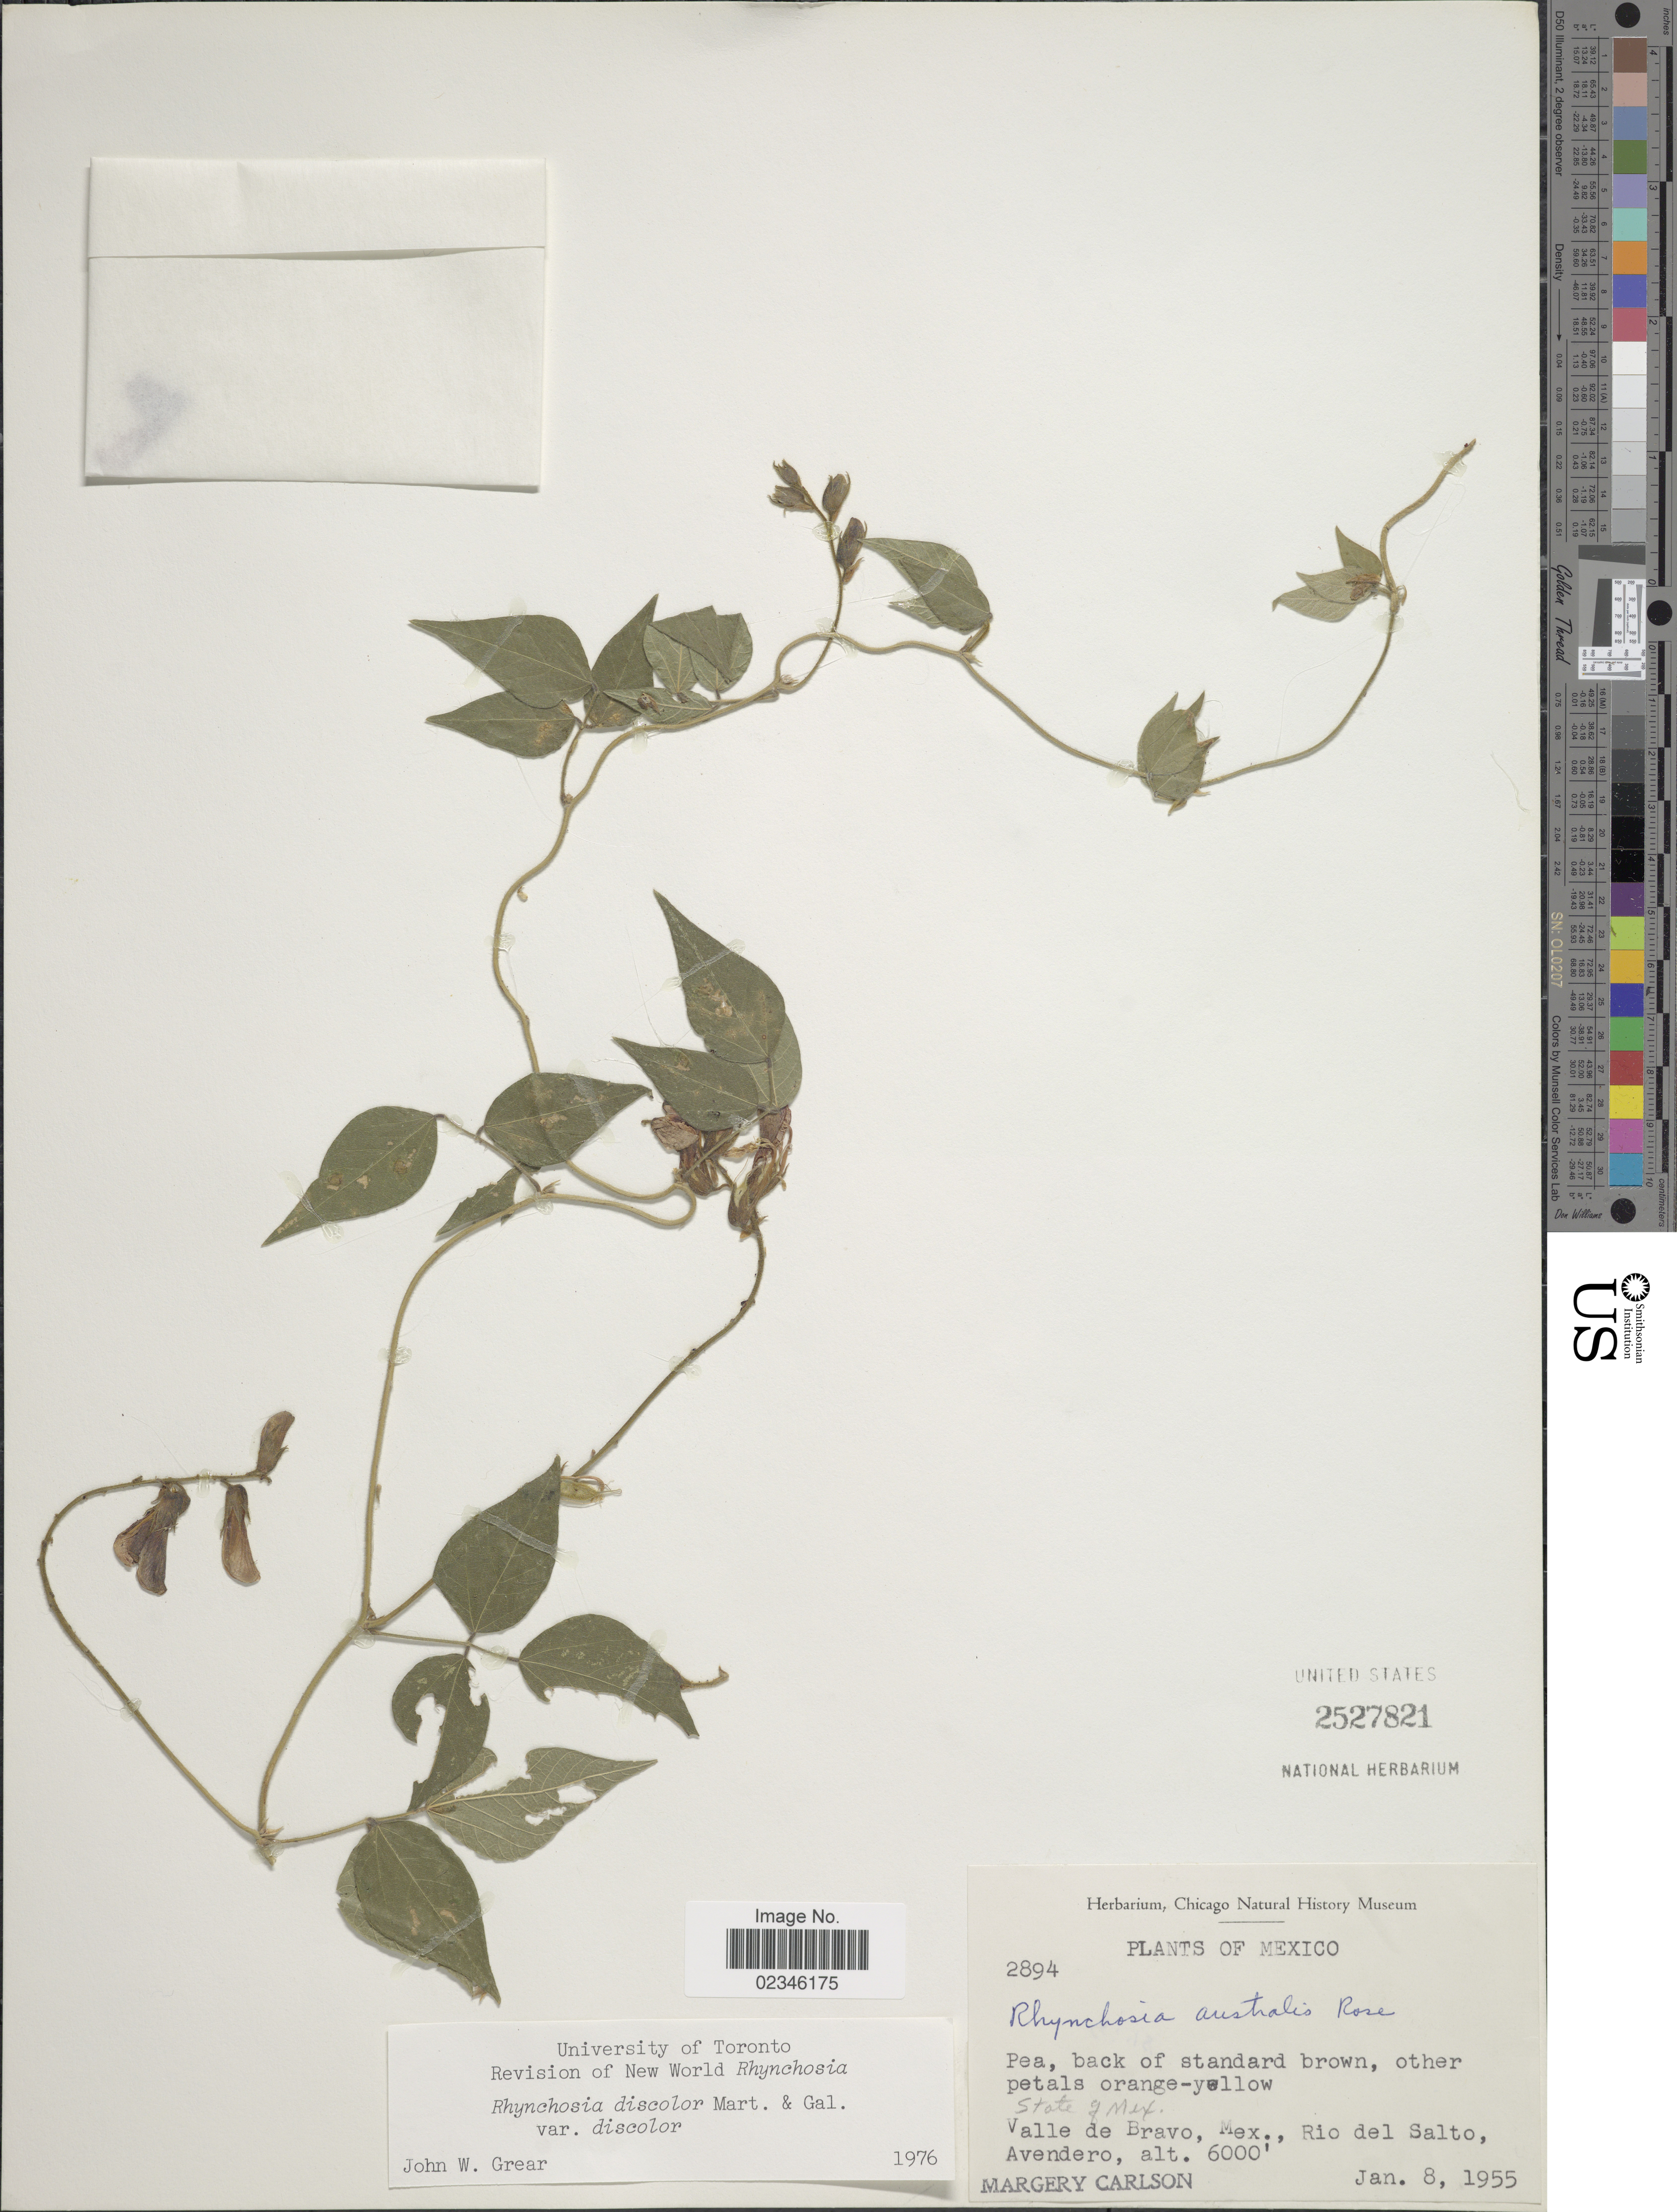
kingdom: Plantae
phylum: Tracheophyta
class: Magnoliopsida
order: Fabales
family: Fabaceae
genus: Rhynchosia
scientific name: Rhynchosia discolor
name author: M. Martens & Galeotti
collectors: M. C. Carlson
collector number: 2894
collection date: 1955-01-08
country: Mexico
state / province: México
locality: Valle de Bravo, Mex., Rio del Salto, Avendero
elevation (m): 1829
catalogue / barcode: US 2527821